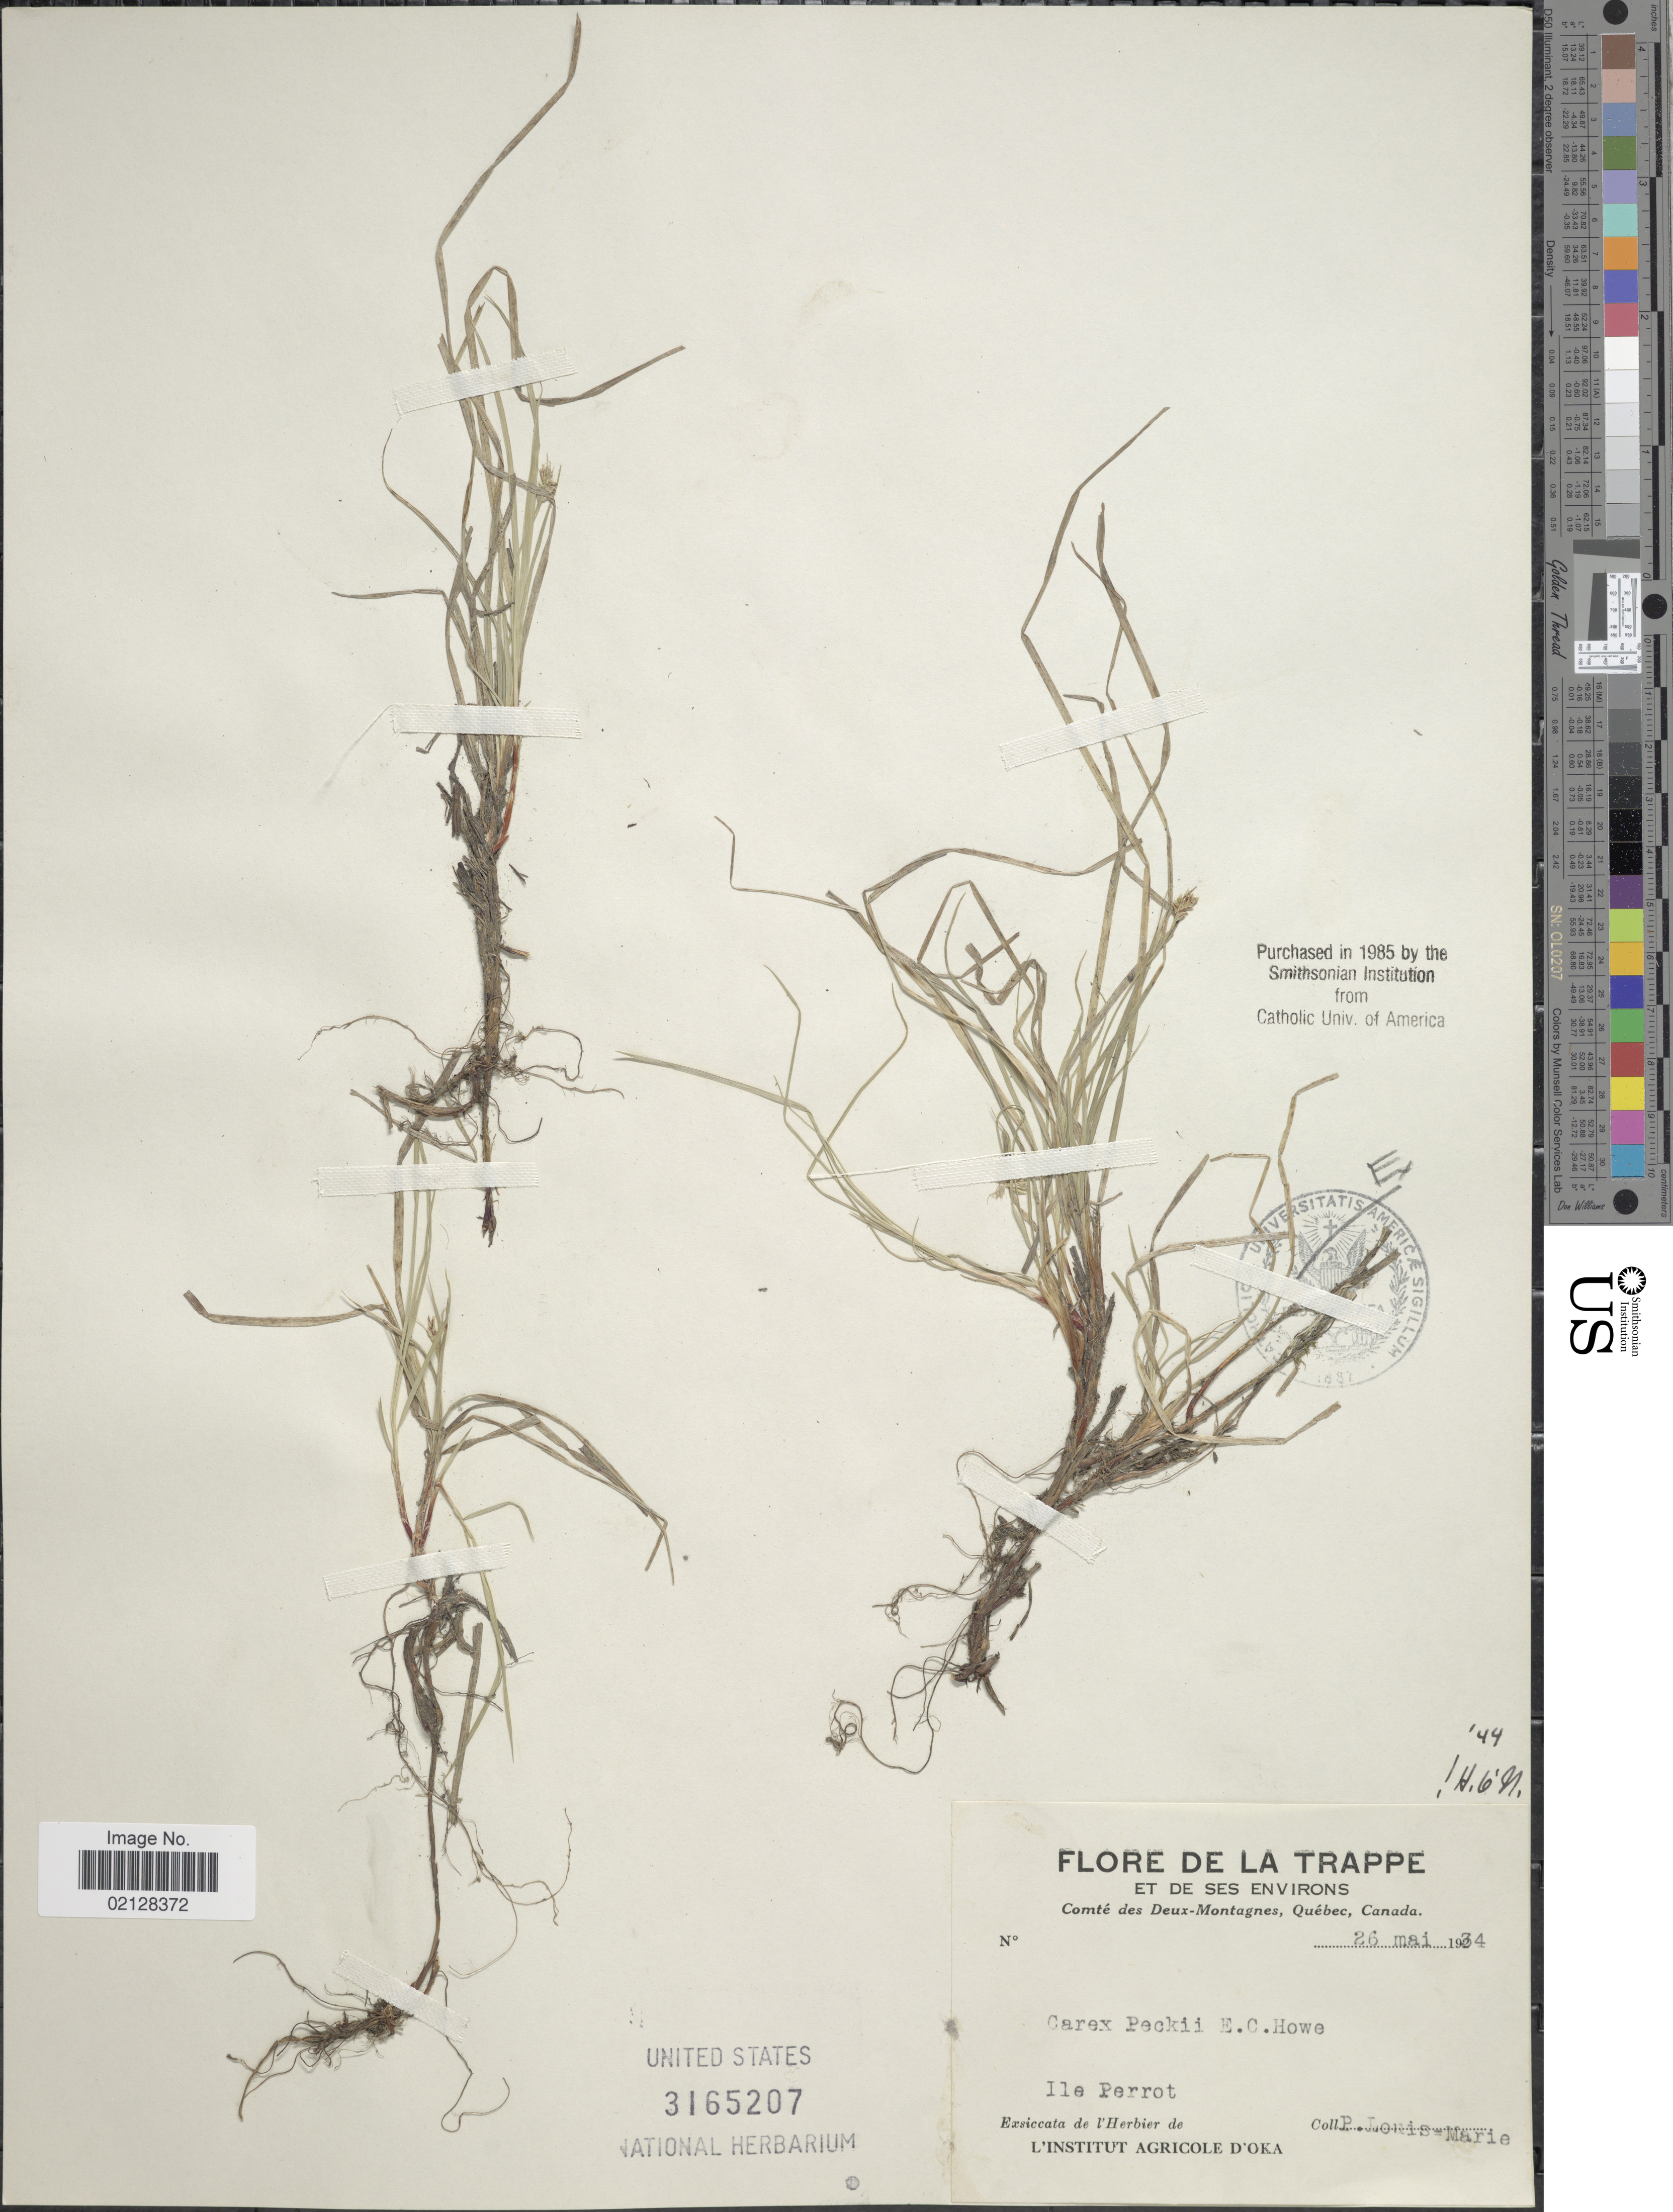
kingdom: Plantae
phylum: Tracheophyta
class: Liliopsida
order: Poales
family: Cyperaceae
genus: Carex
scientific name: Carex peckii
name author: Howe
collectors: L.-M. LaLonde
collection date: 1934-05-26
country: Canada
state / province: Quebec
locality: De La Trappe, Et Des Ses Environs, Comte des Deux-Montagnes, Quebec, Canada, Ile Perrot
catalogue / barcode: US 3165207